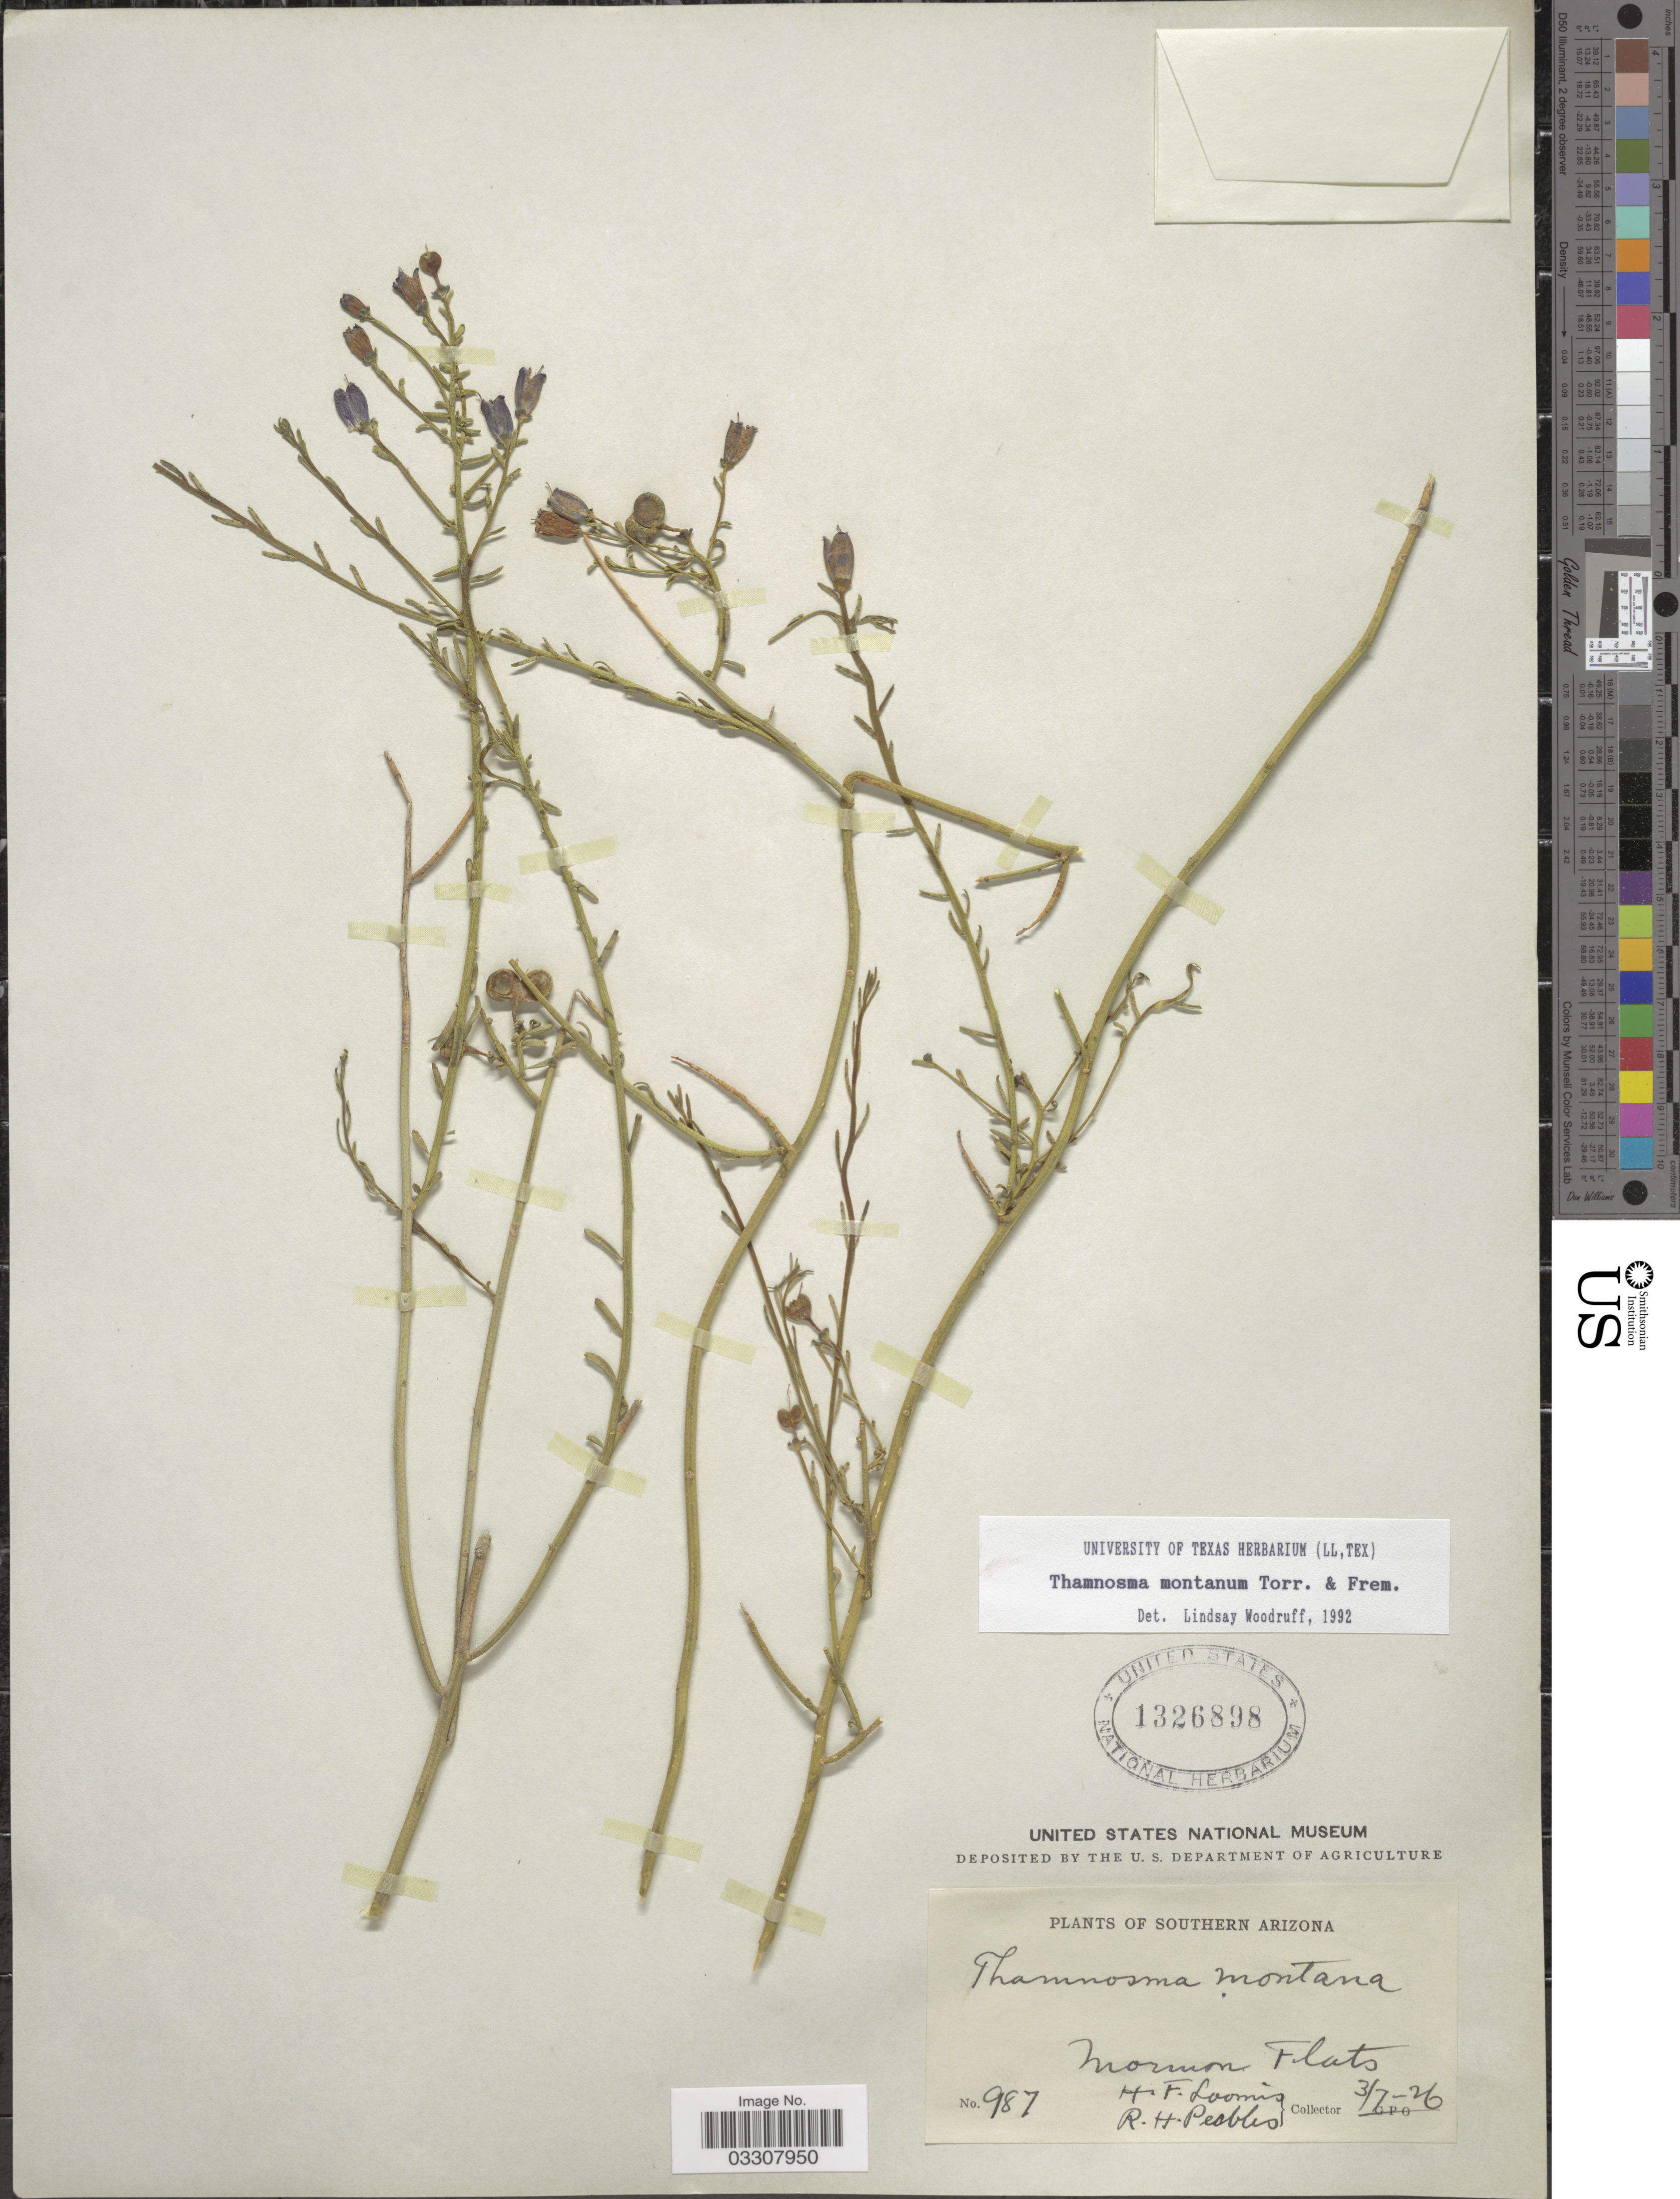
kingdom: Plantae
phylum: Tracheophyta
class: Magnoliopsida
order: Sapindales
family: Rutaceae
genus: Thamnosma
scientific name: Thamnosma montana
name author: Torr. & Frém.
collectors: H. F. Loomis & R. H. Peebles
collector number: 987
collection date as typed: Transcribed d/m/y: 7/3/26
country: United States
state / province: Arizona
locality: Southern Arizona. Mormon Flats.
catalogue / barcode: US 1326898